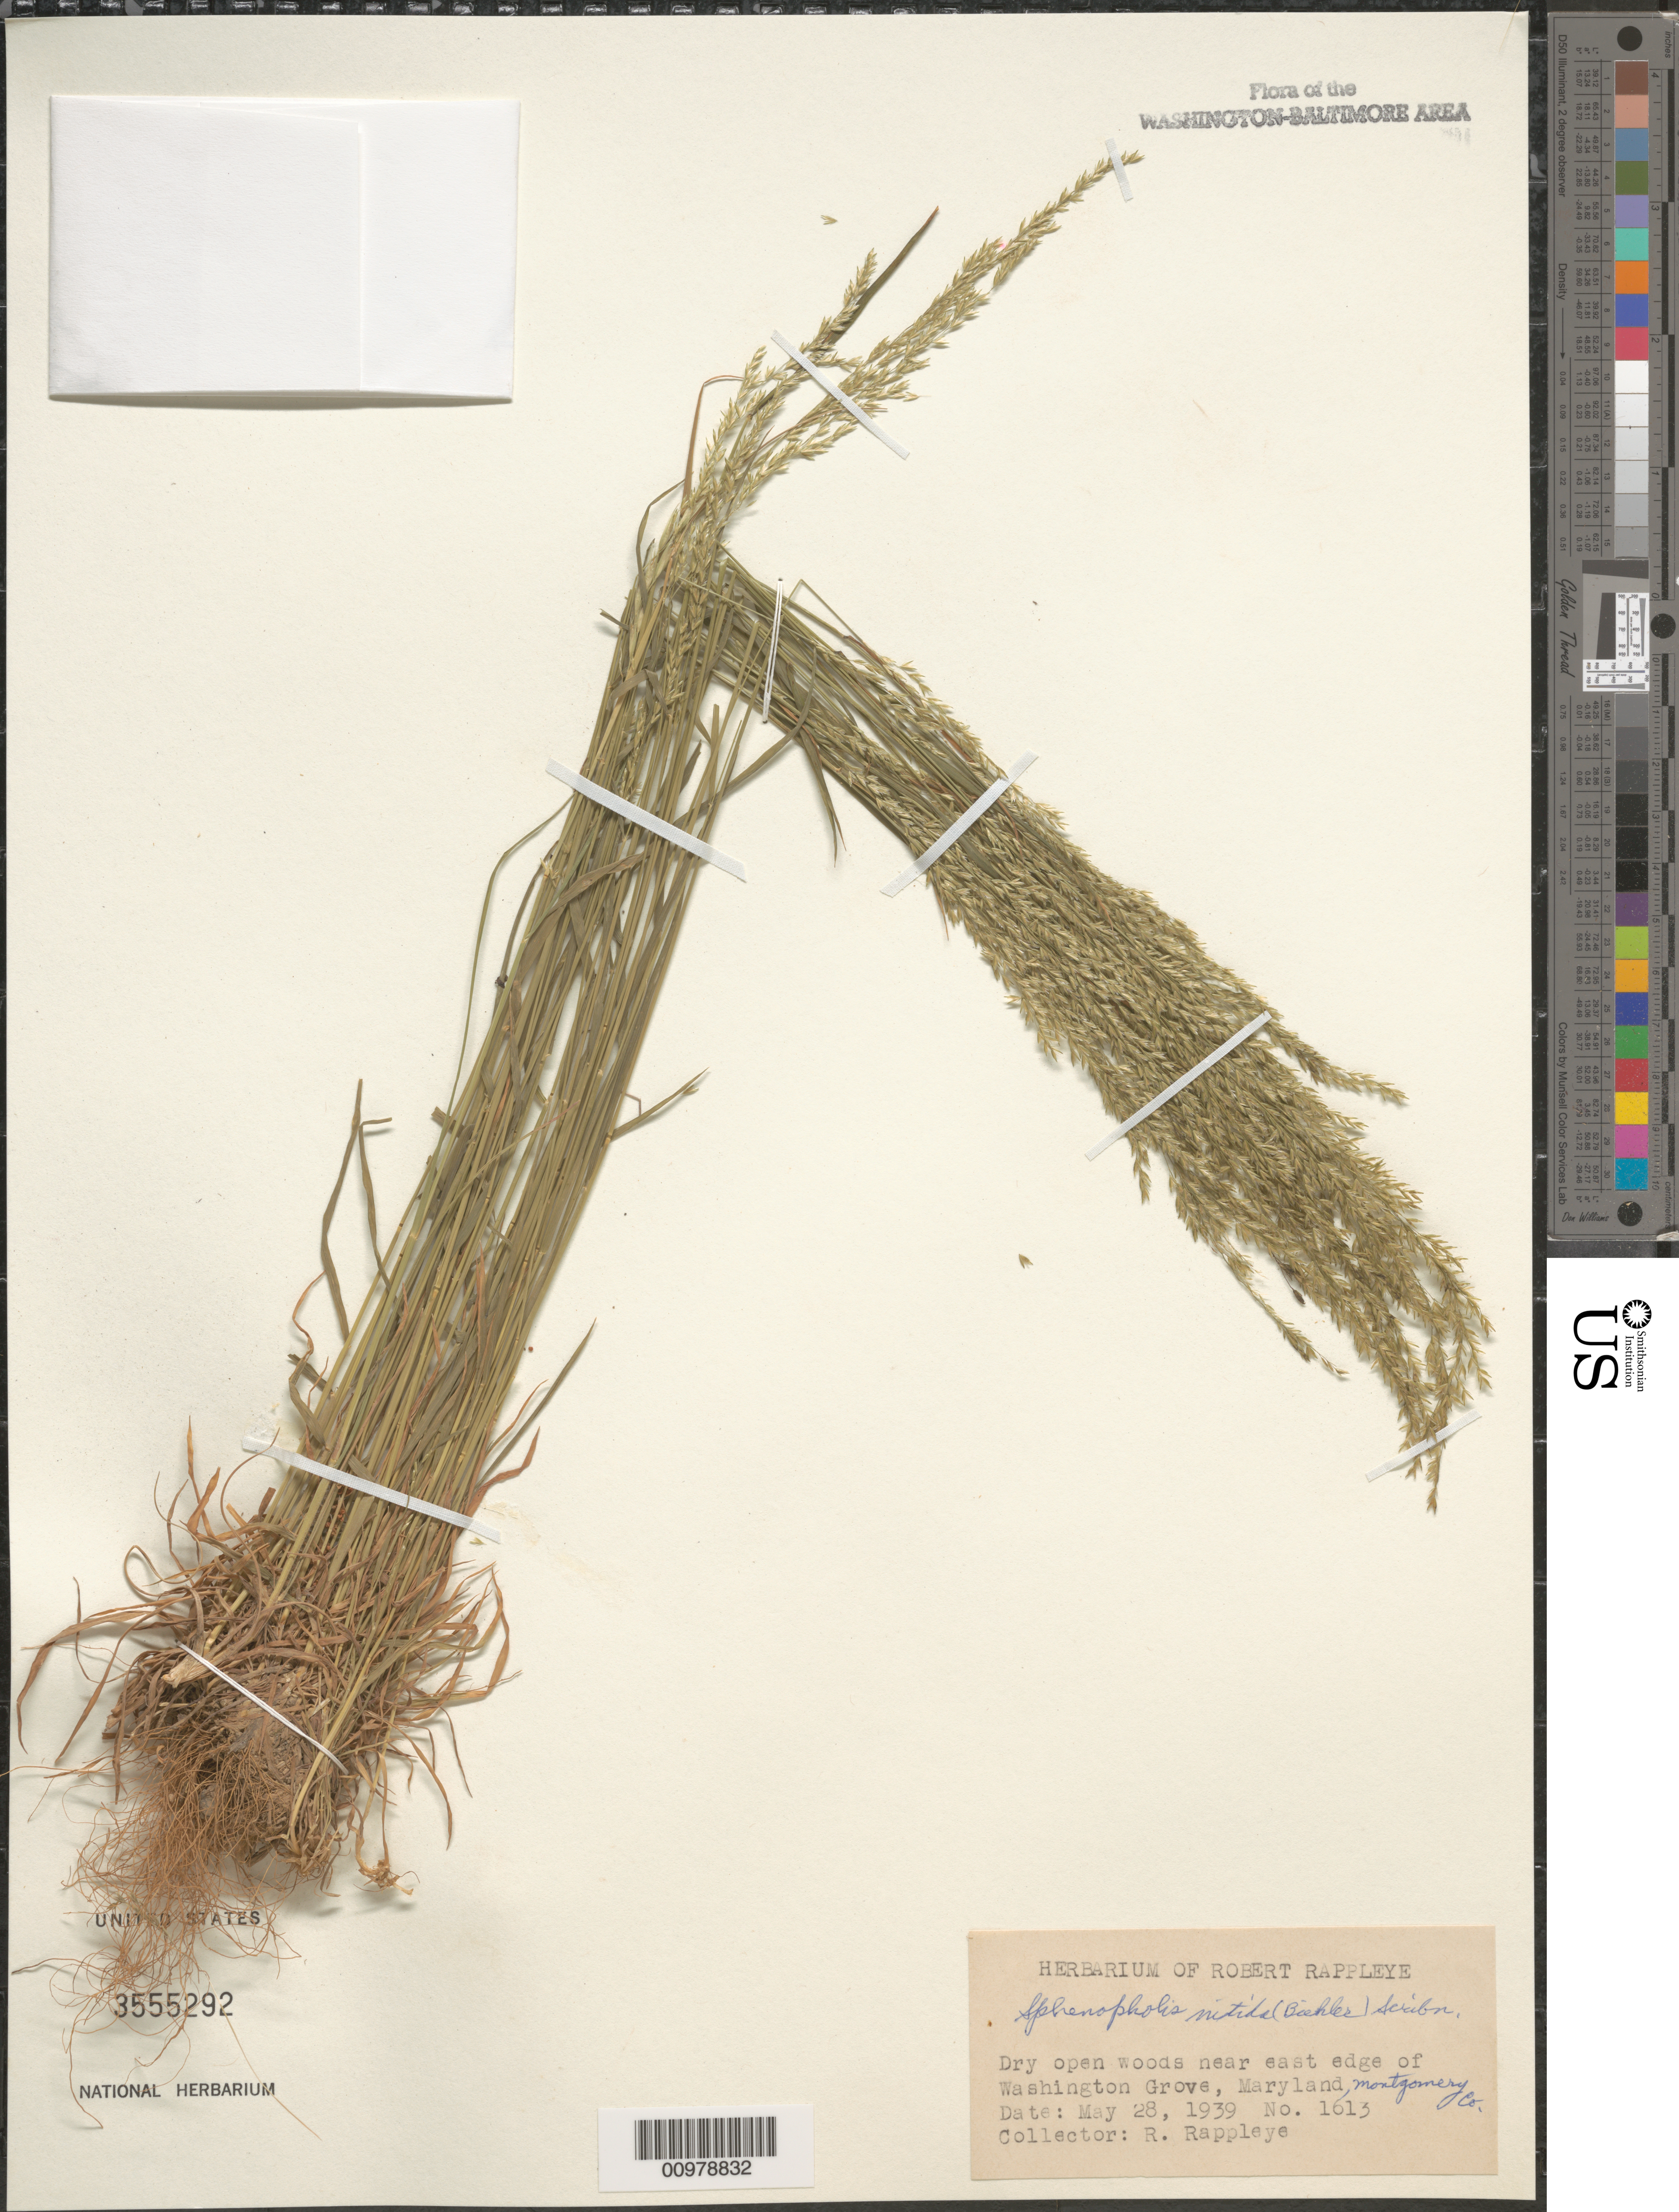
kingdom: Plantae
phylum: Tracheophyta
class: Liliopsida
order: Poales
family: Poaceae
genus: Sphenopholis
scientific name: Sphenopholis nitida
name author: (Biehler) Scribn.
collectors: R. Rappleye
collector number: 1613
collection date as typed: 28 May 1939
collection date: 1939-05-28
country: United States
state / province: Maryland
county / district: Montgomery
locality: East edge of Washington Grove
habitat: dry open woods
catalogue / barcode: US 3555292